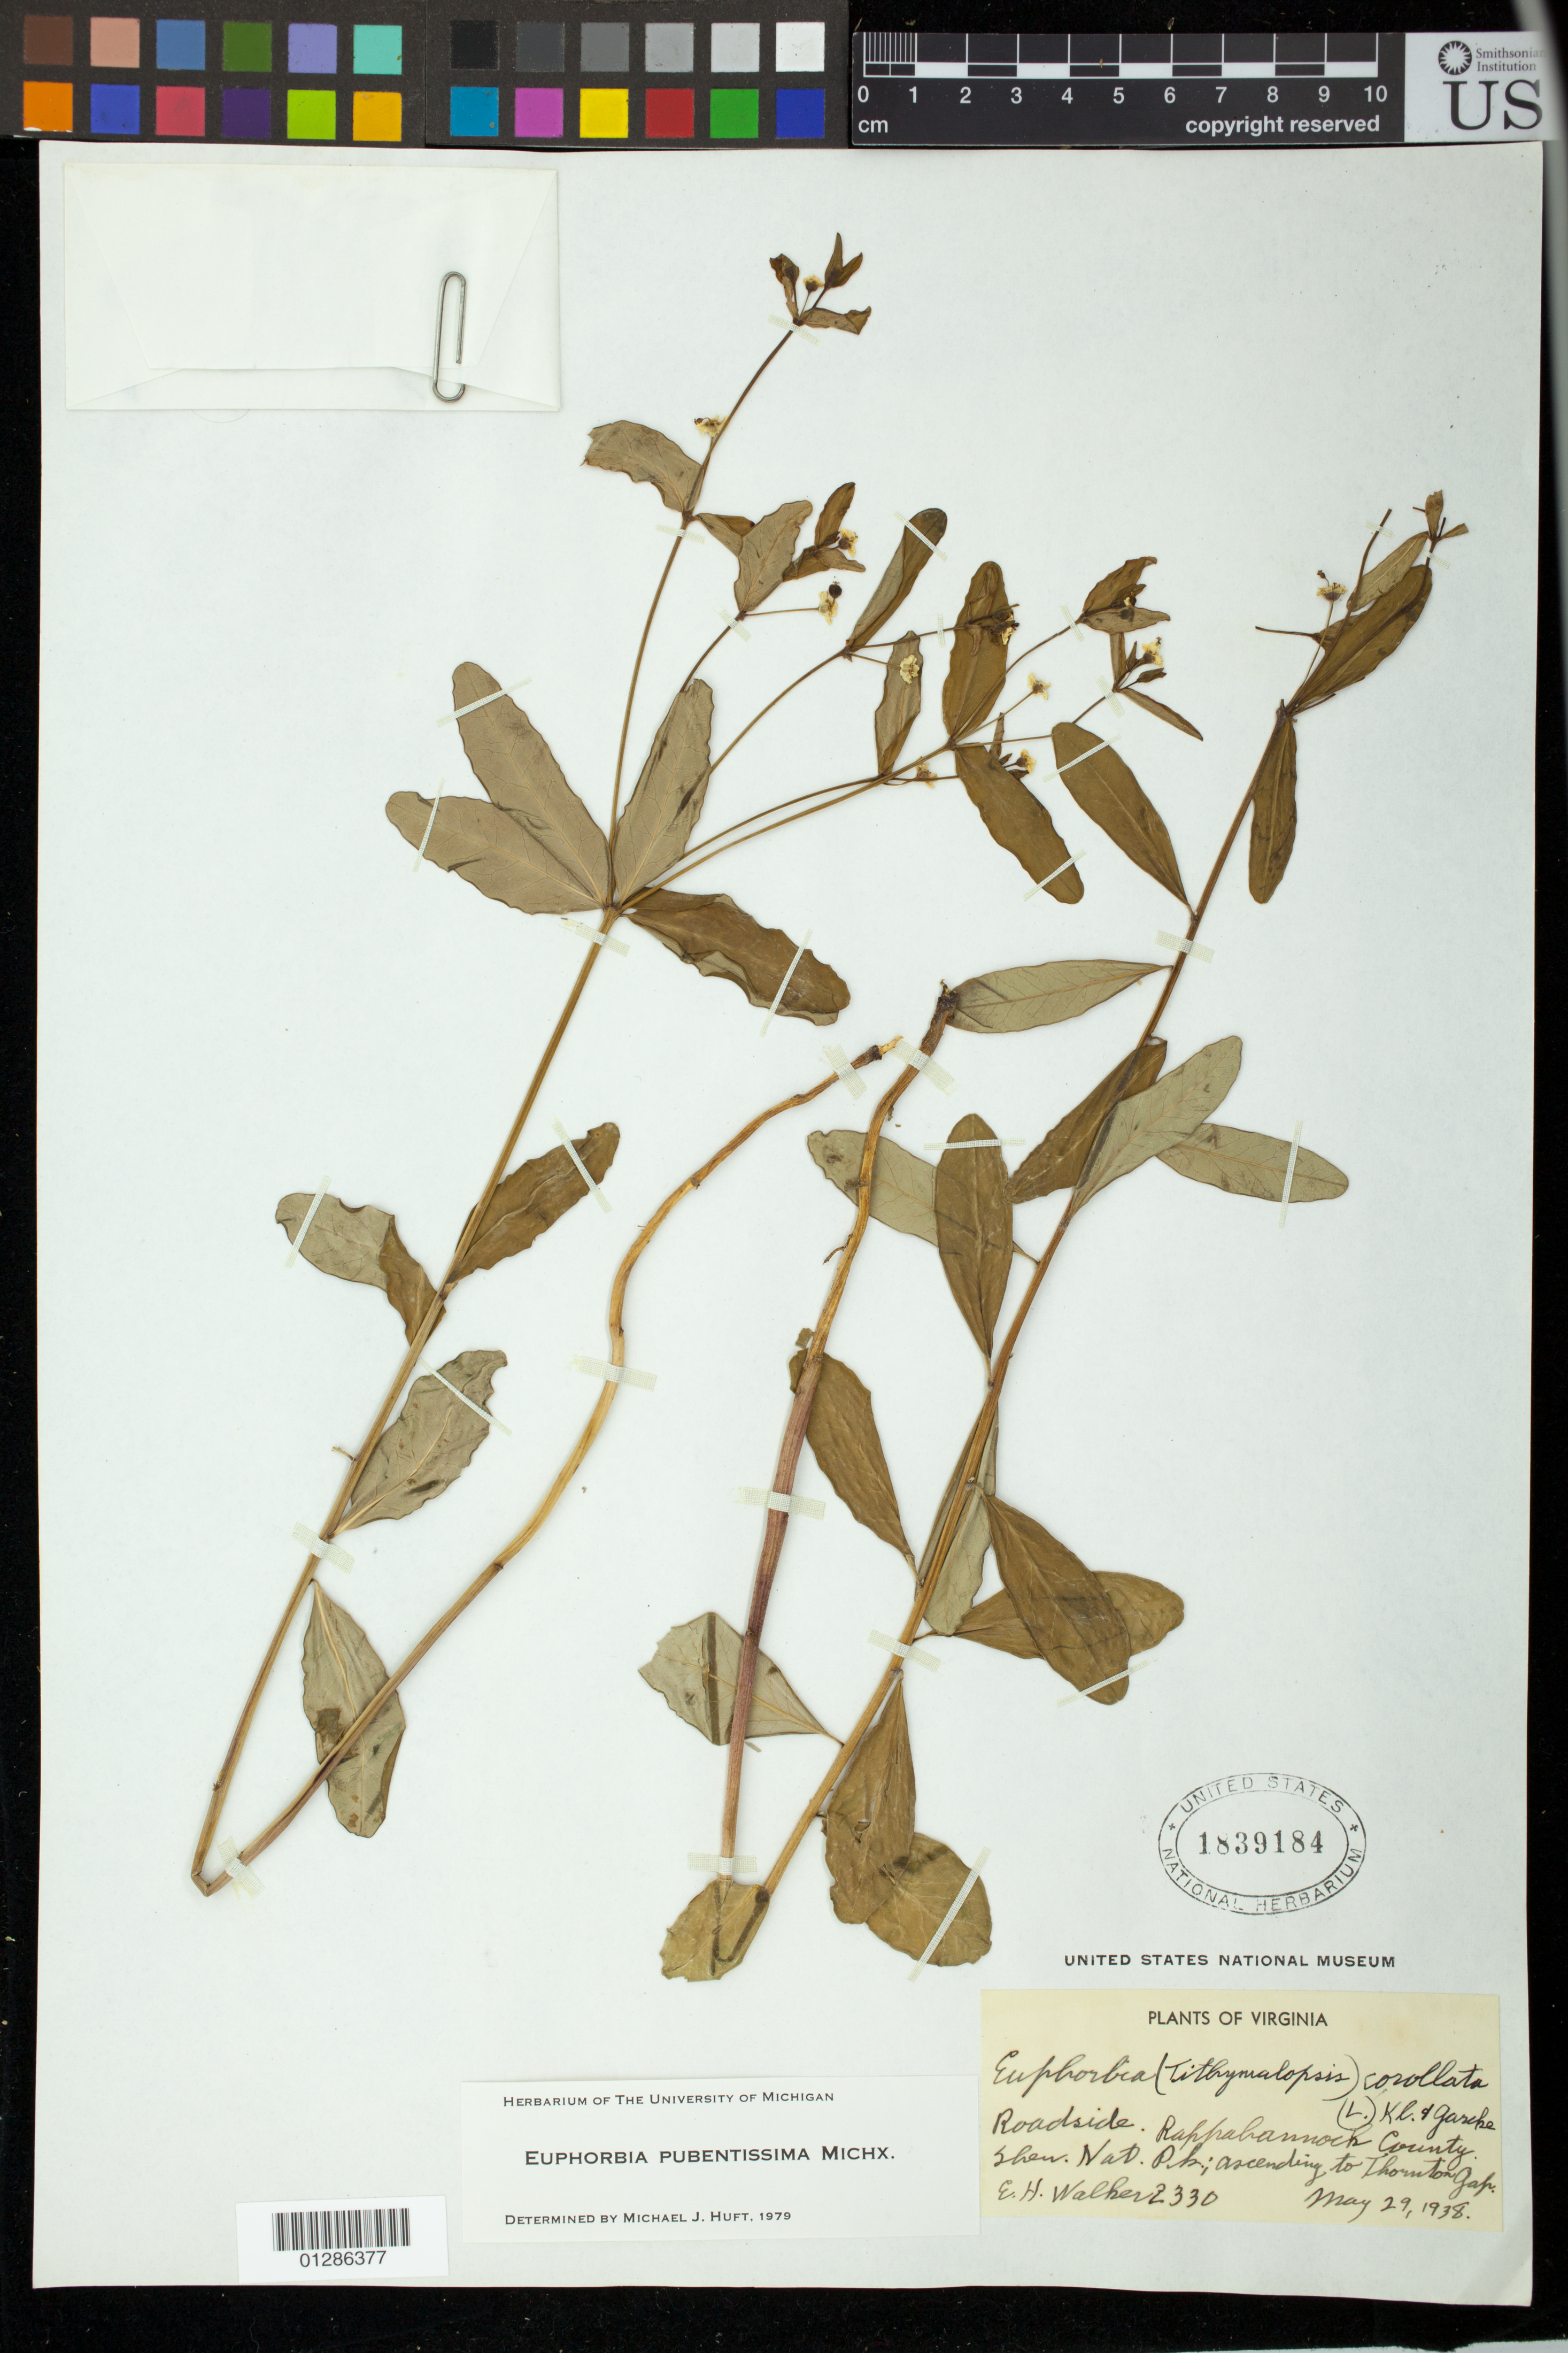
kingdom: Plantae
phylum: Tracheophyta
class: Magnoliopsida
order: Malpighiales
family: Euphorbiaceae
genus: Euphorbia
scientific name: Euphorbia pubentissima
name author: Michx.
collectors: E. H. Walker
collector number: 2330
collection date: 1938-05-29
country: United States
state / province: Virginia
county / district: Rappahannock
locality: Shen. Nat. Pk.; ascending to Thornton Gap.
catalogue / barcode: US 1839184